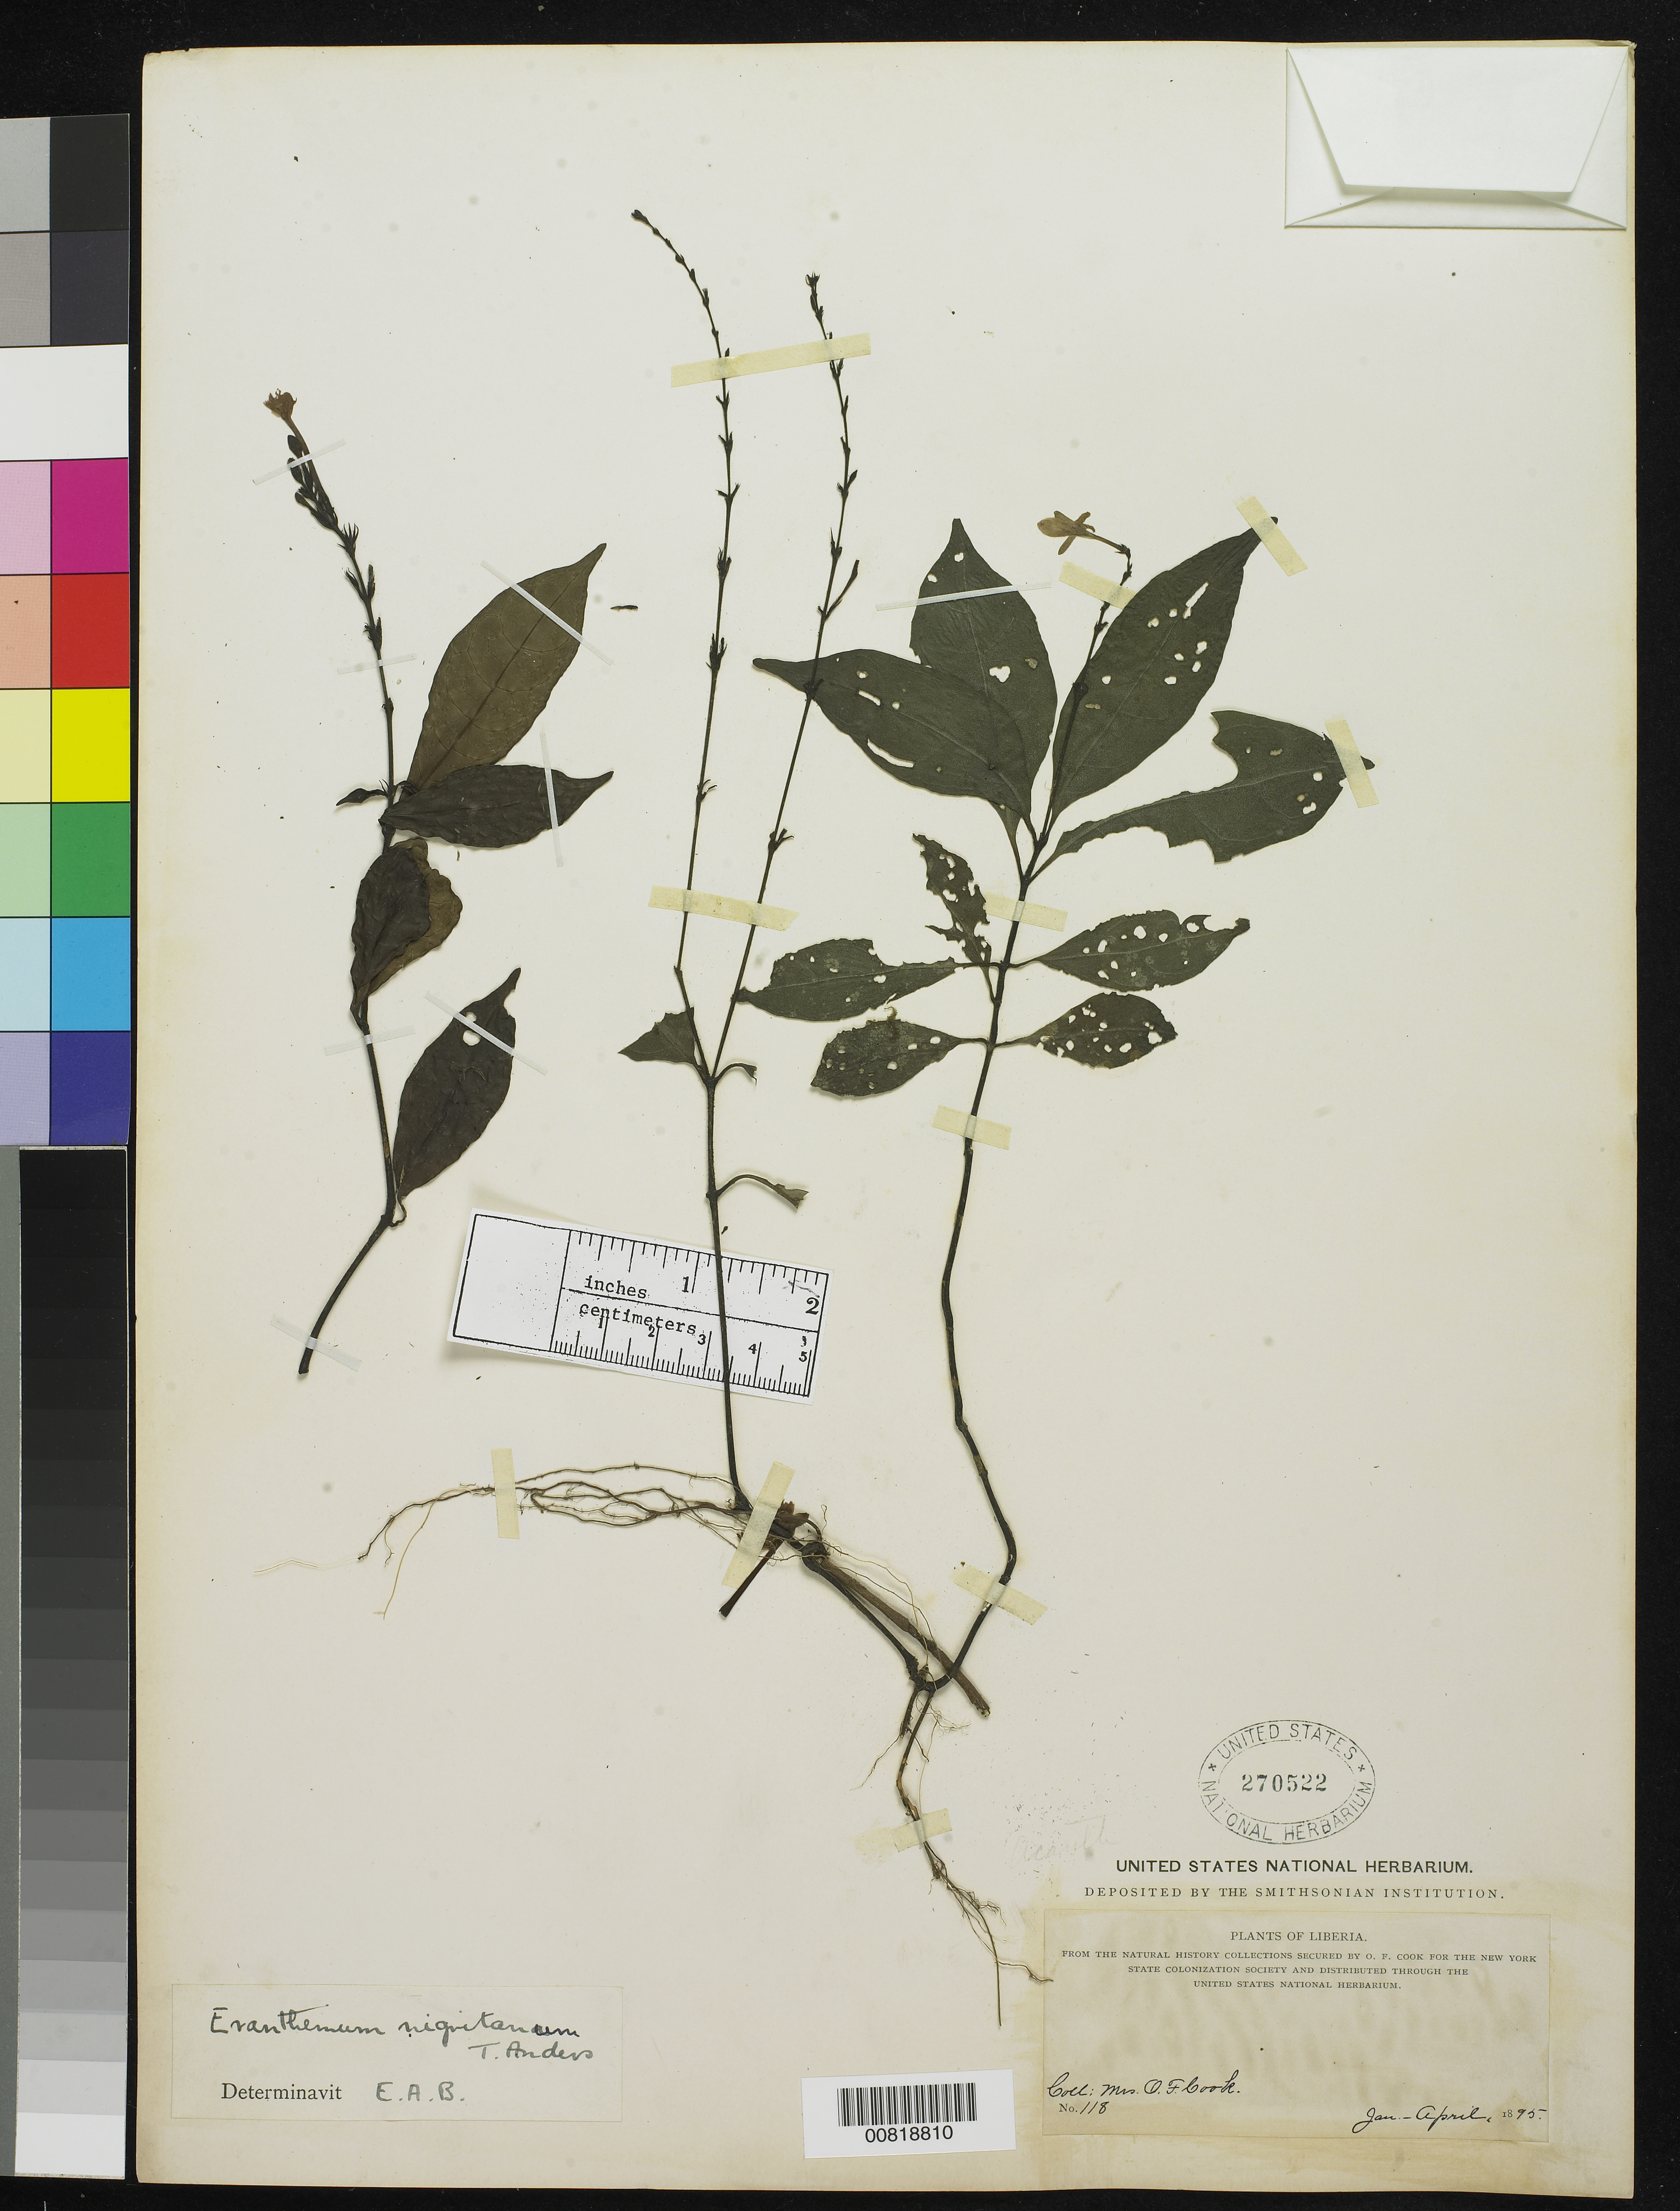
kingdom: Plantae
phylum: Tracheophyta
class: Magnoliopsida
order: Lamiales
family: Acanthaceae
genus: Eranthemum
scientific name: Eranthemum nigritanum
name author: T. Anderson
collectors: Alice C. Cook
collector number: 118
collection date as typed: Jan 1895 to -- Apr 1895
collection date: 1895-01/1895-04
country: Liberia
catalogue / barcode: US 270522